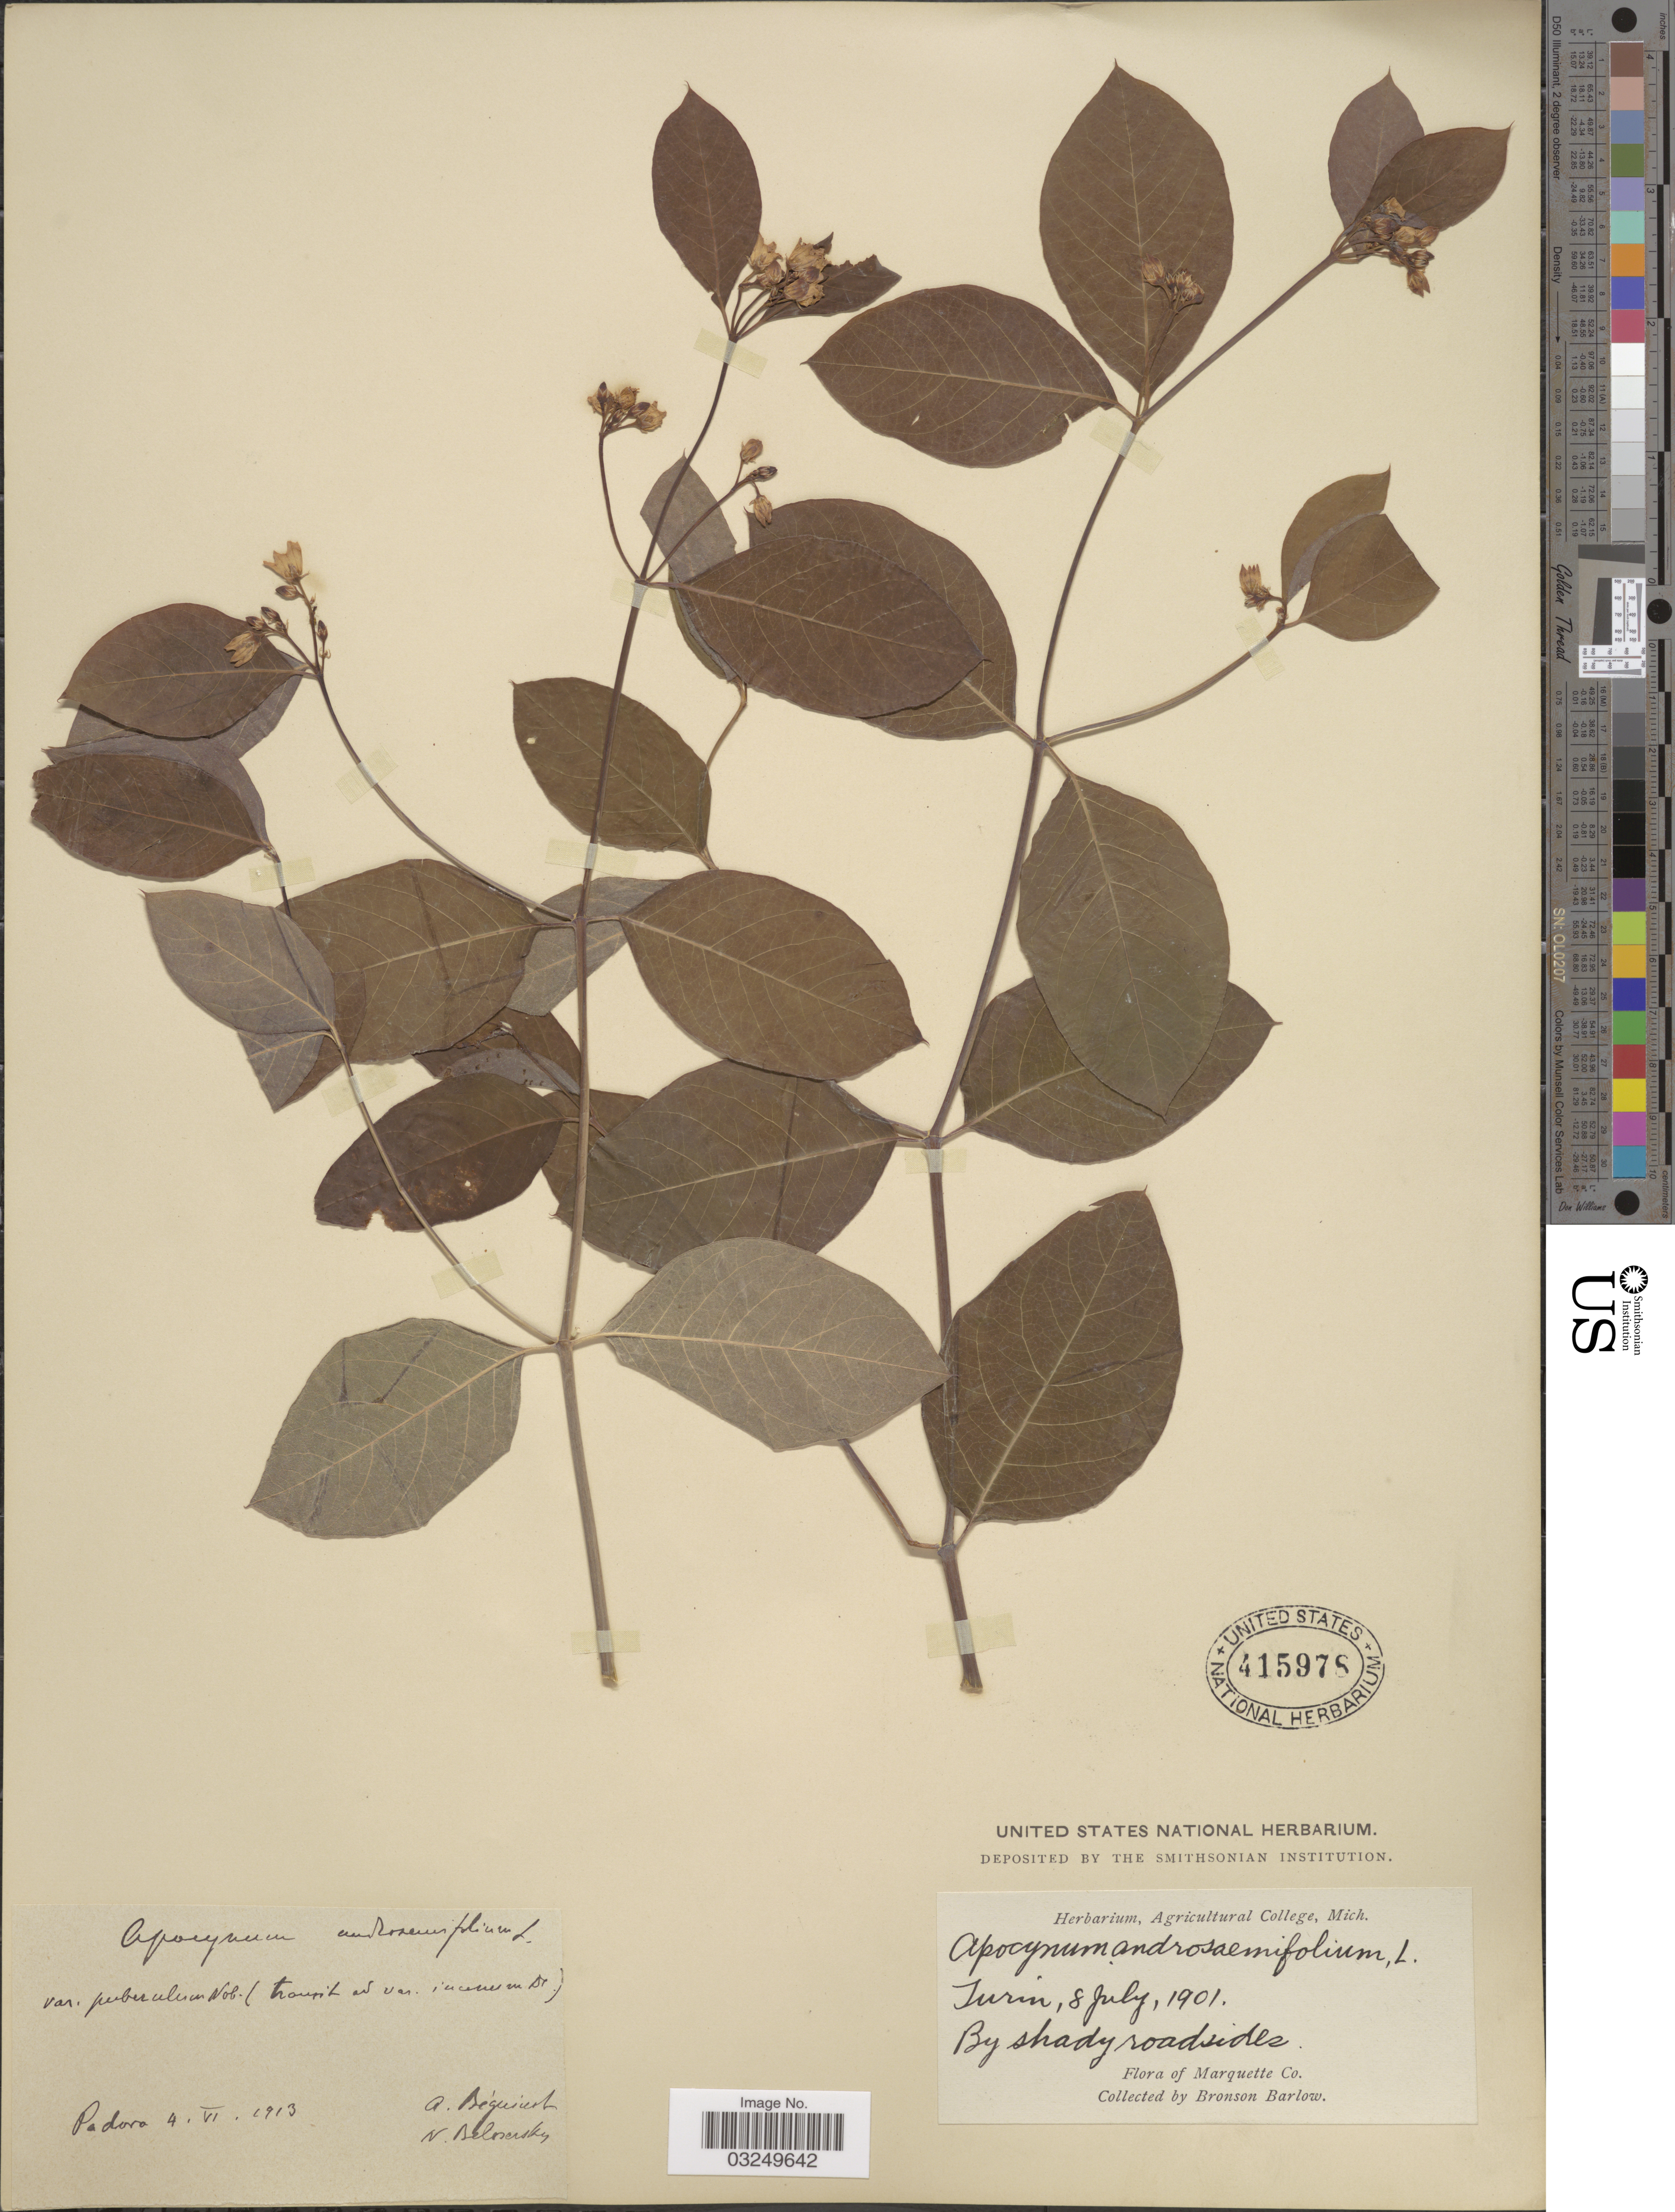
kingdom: Plantae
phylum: Tracheophyta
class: Magnoliopsida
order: Gentianales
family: Apocynaceae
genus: Apocynum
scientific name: Apocynum androsaemifolium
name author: L.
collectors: Barlow, B.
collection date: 1901-07-08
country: United States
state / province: Michigan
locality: Turin. Marquette Co.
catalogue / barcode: US 415978